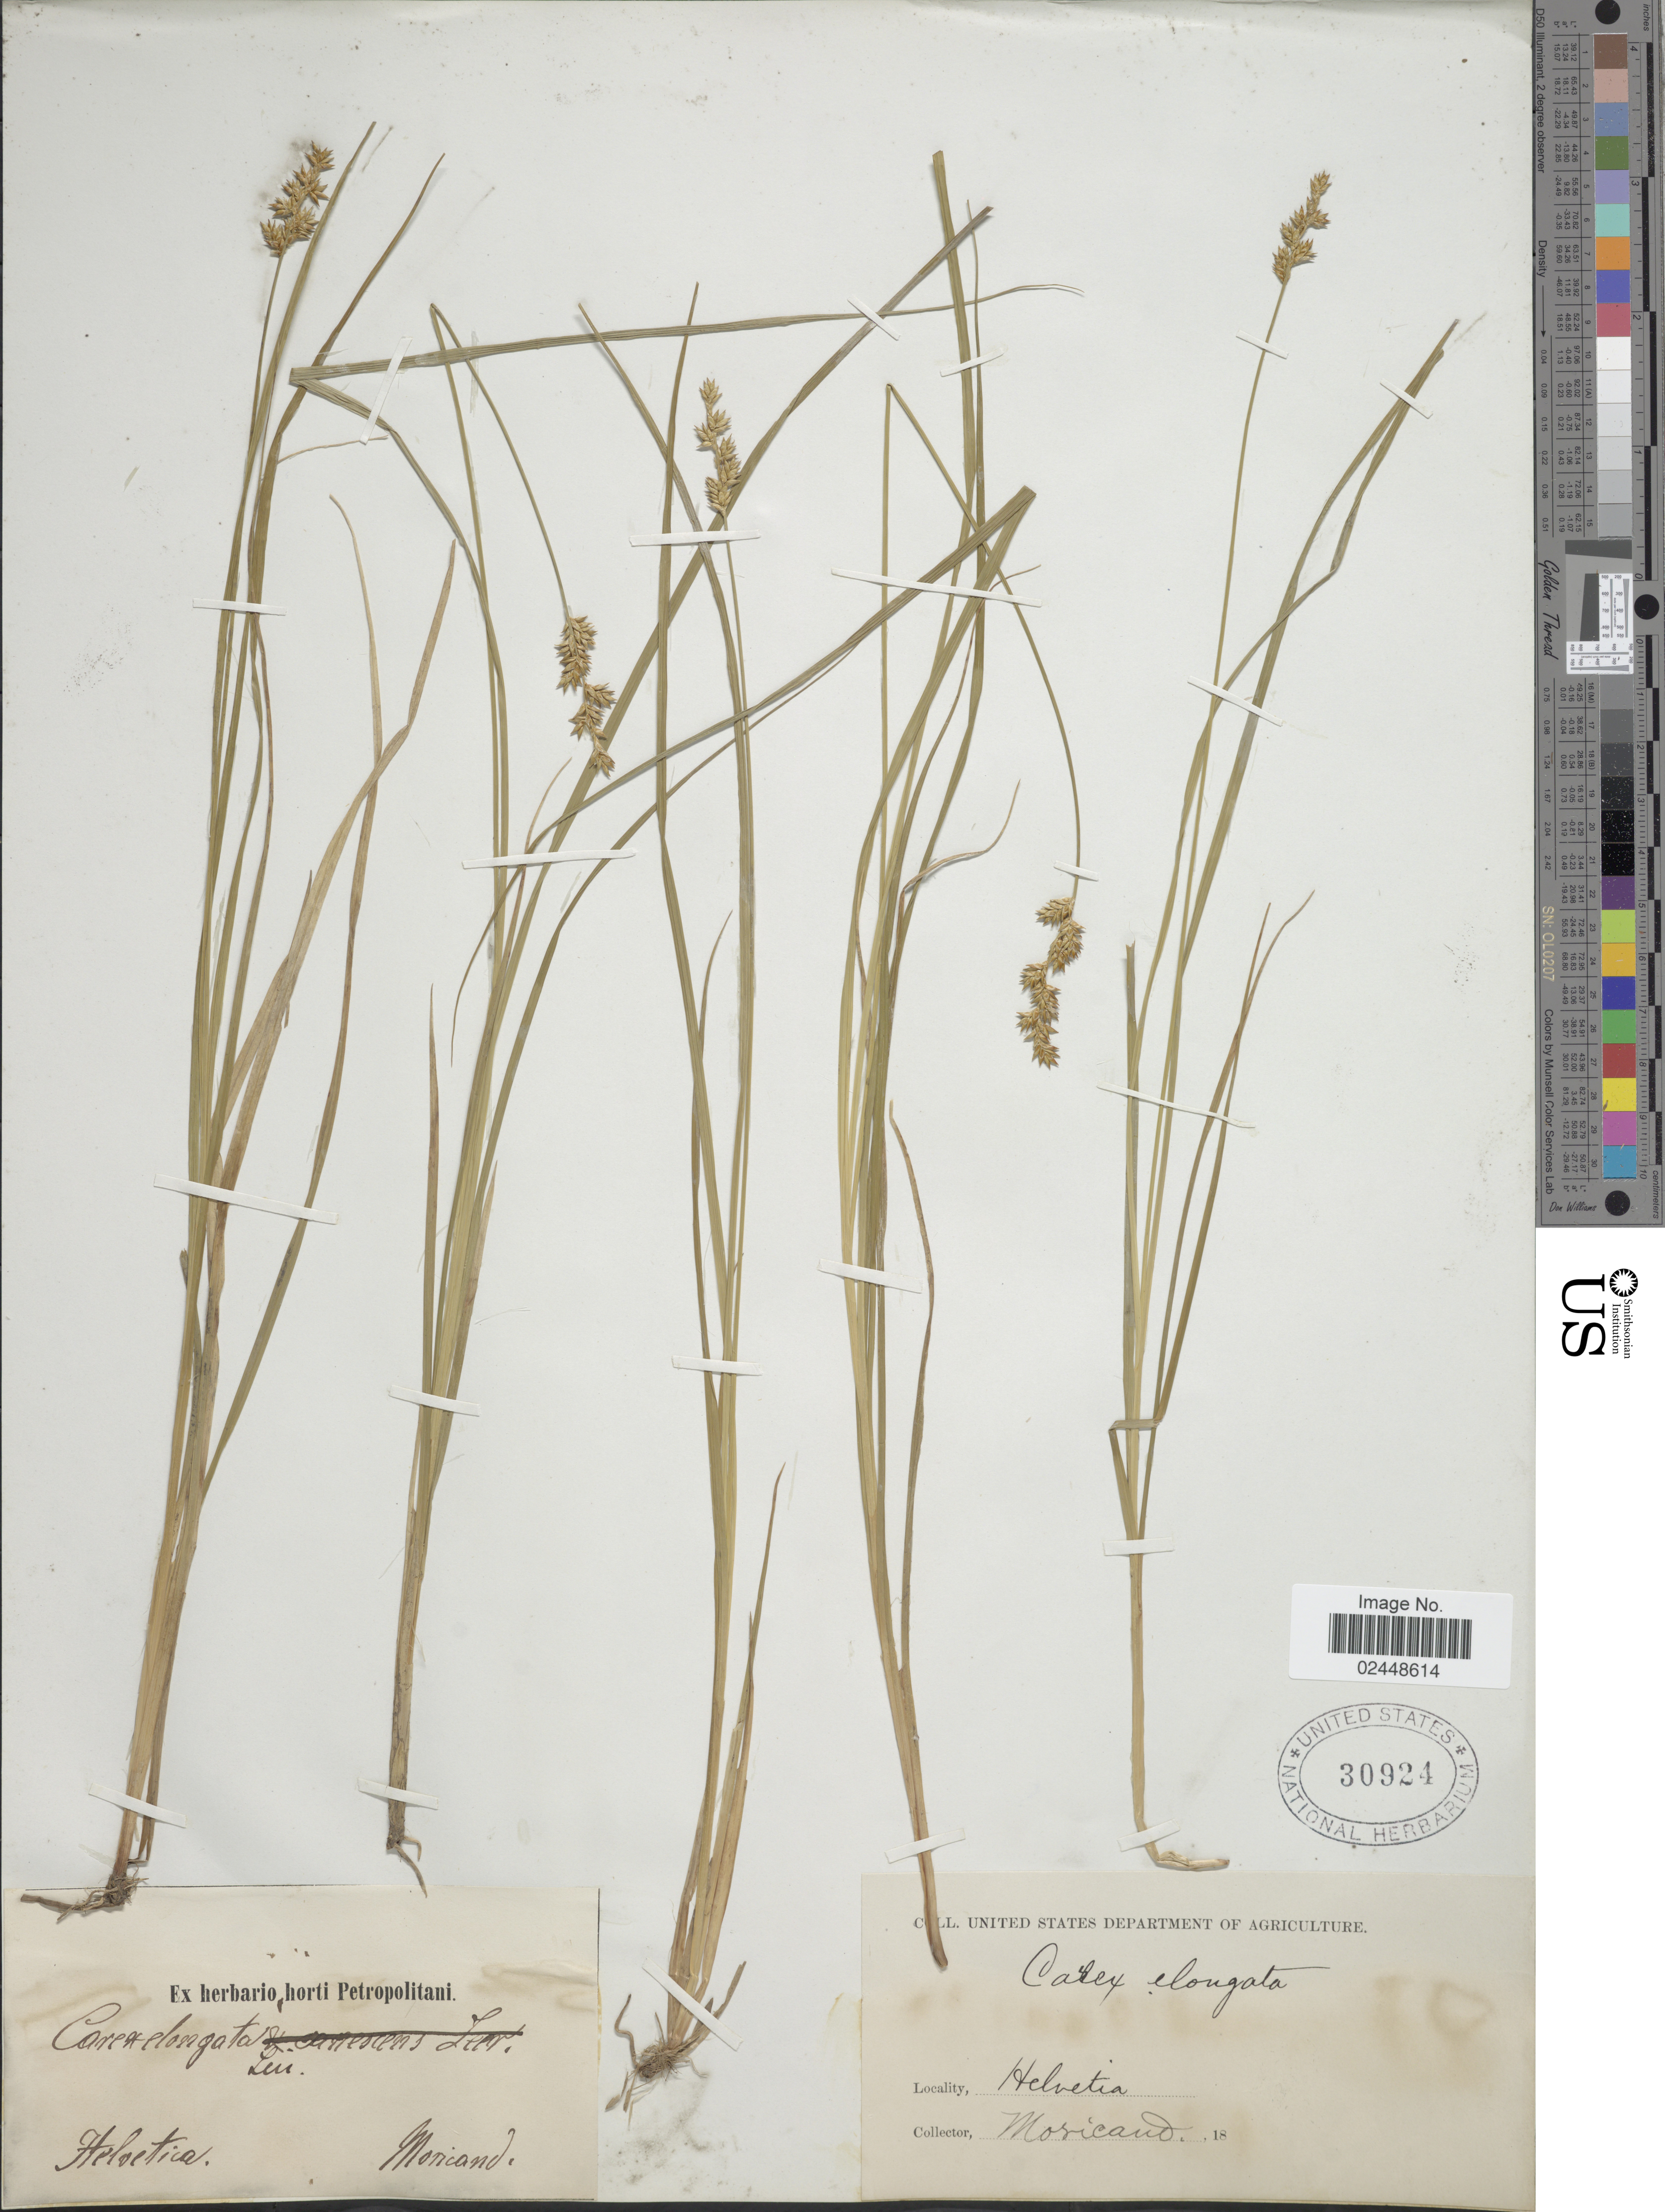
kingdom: Plantae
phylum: Tracheophyta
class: Liliopsida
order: Poales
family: Cyperaceae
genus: Carex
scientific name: Carex elongata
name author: L.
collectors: Moricand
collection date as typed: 18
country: Switzerland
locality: Helvetia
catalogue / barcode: US 30924